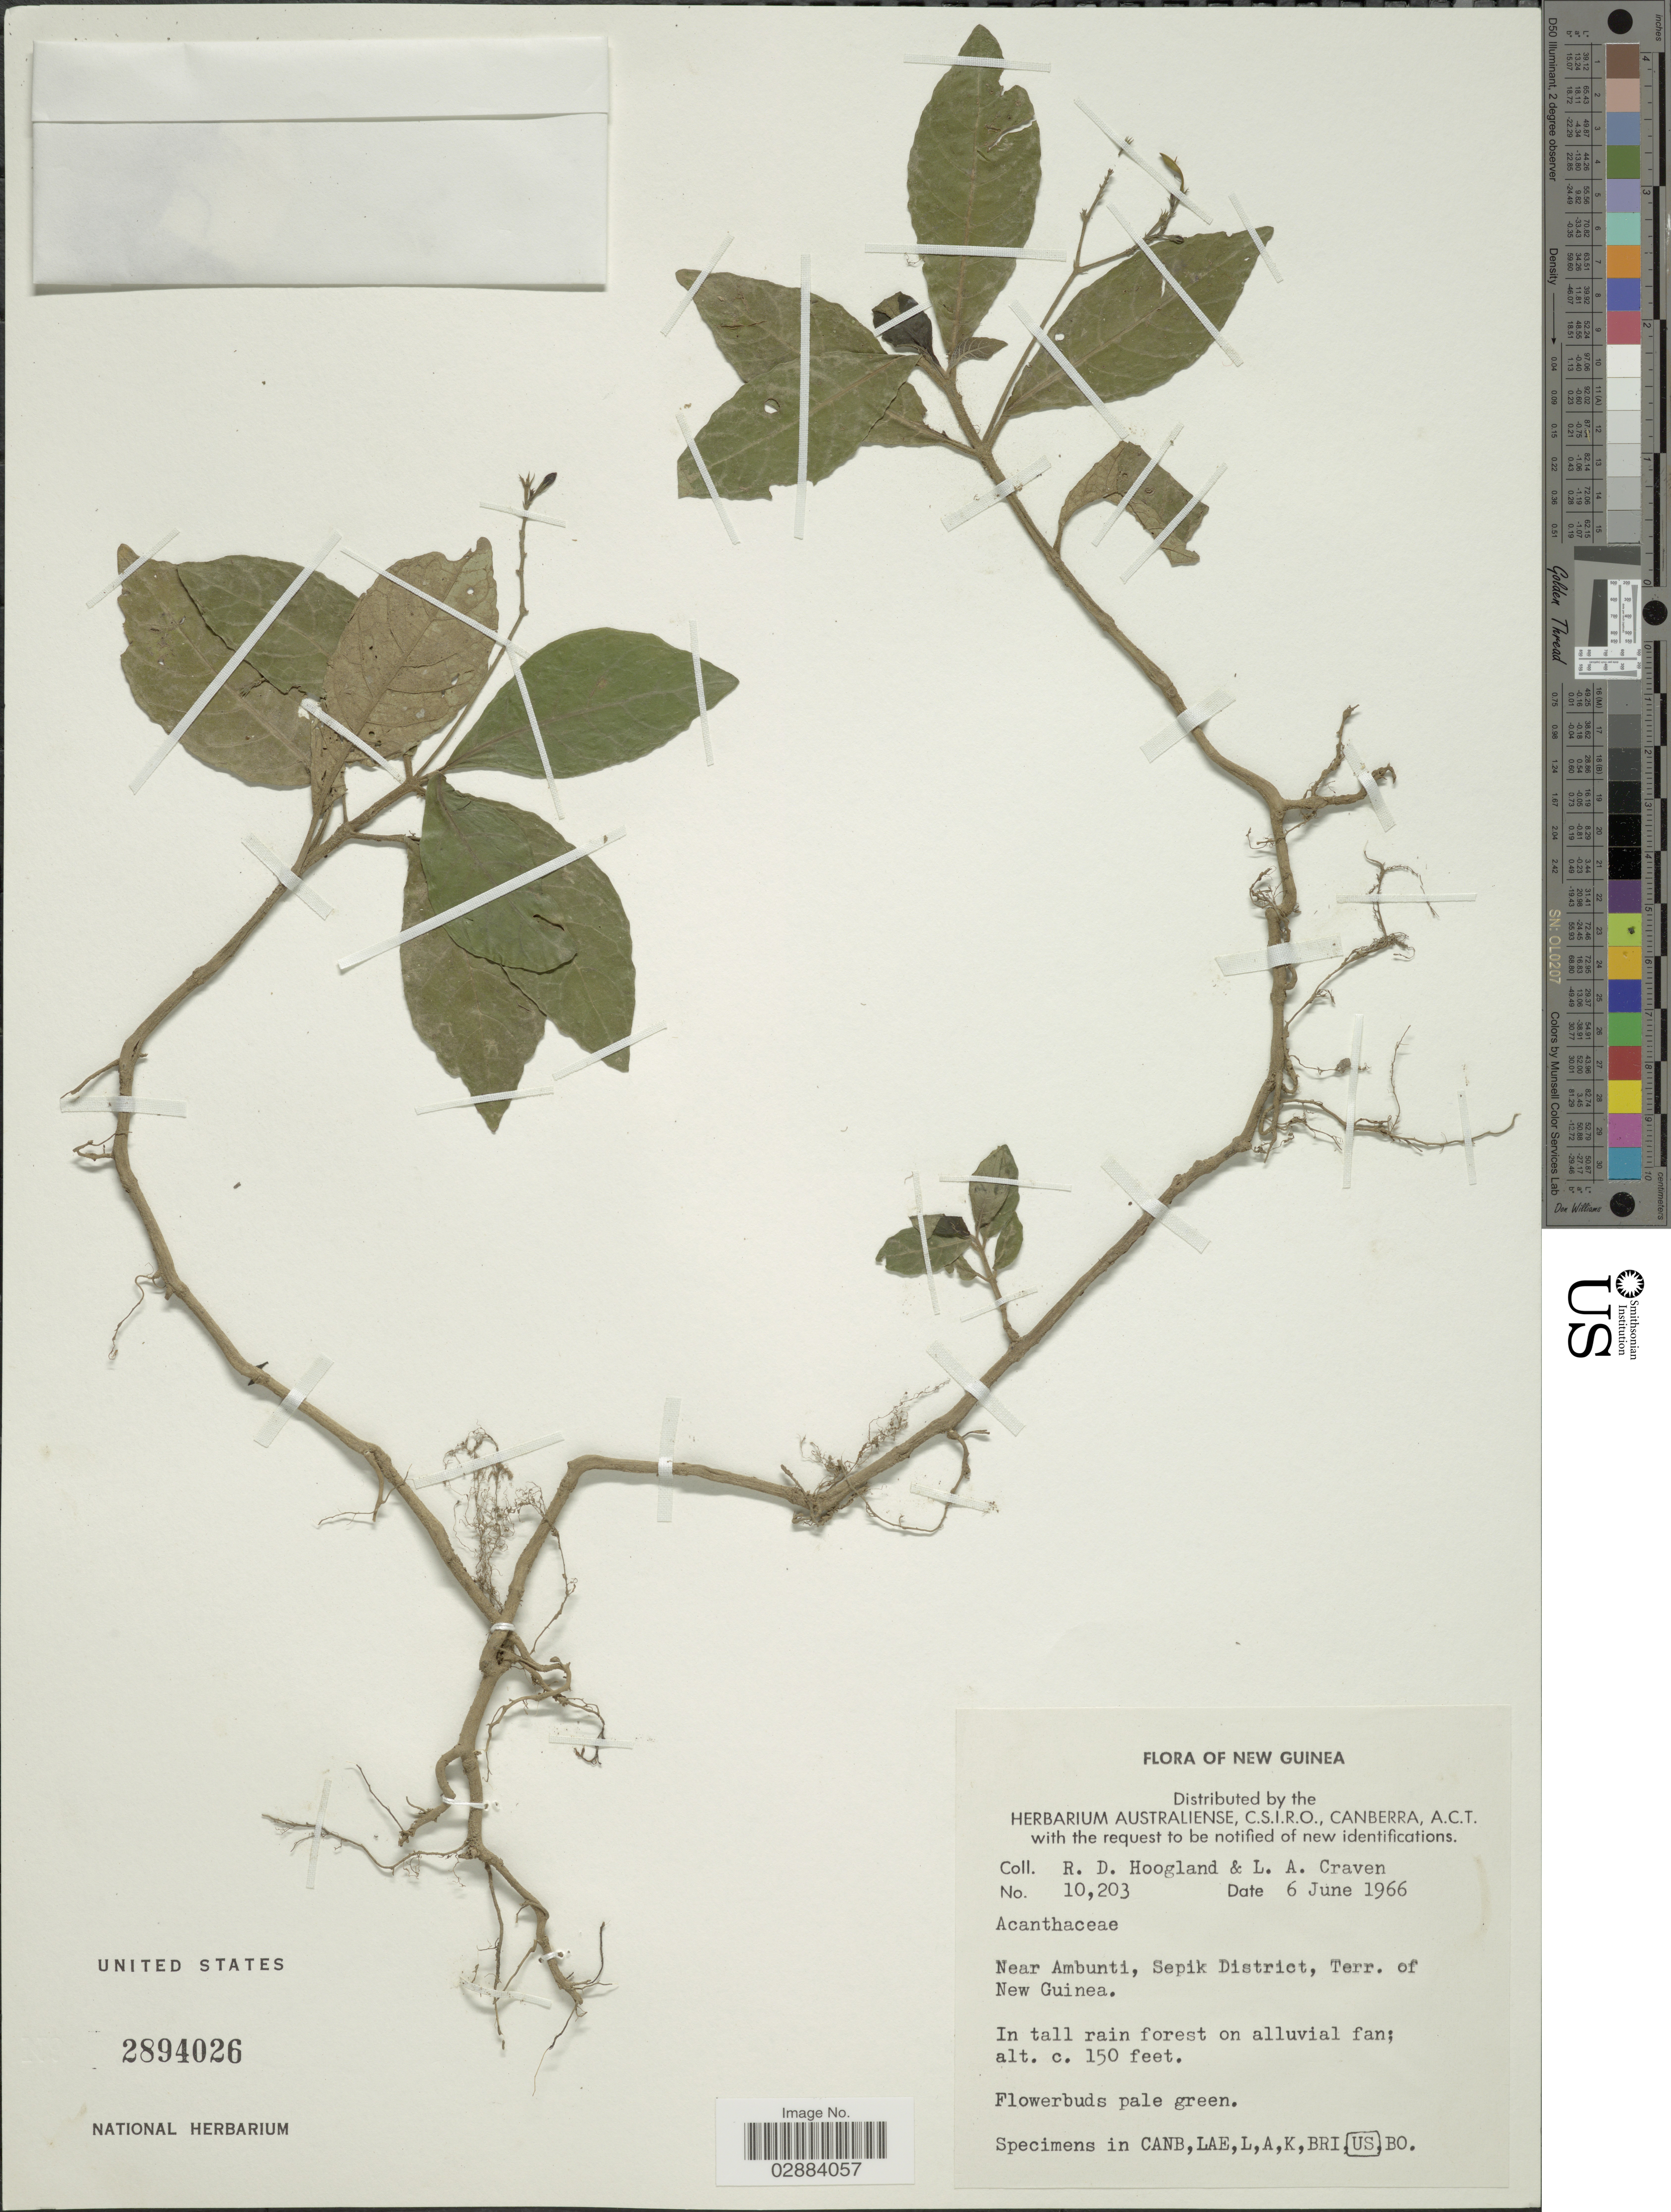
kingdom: Plantae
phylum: Tracheophyta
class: Magnoliopsida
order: Lamiales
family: Acanthaceae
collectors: R. D. Hoogland & L. A. Craven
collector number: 10203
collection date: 1966-06-06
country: Papua New Guinea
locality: New Guinea. Near Ambunti, Sepik District, Terr. of New Guinea.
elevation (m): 46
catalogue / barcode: US 2894026